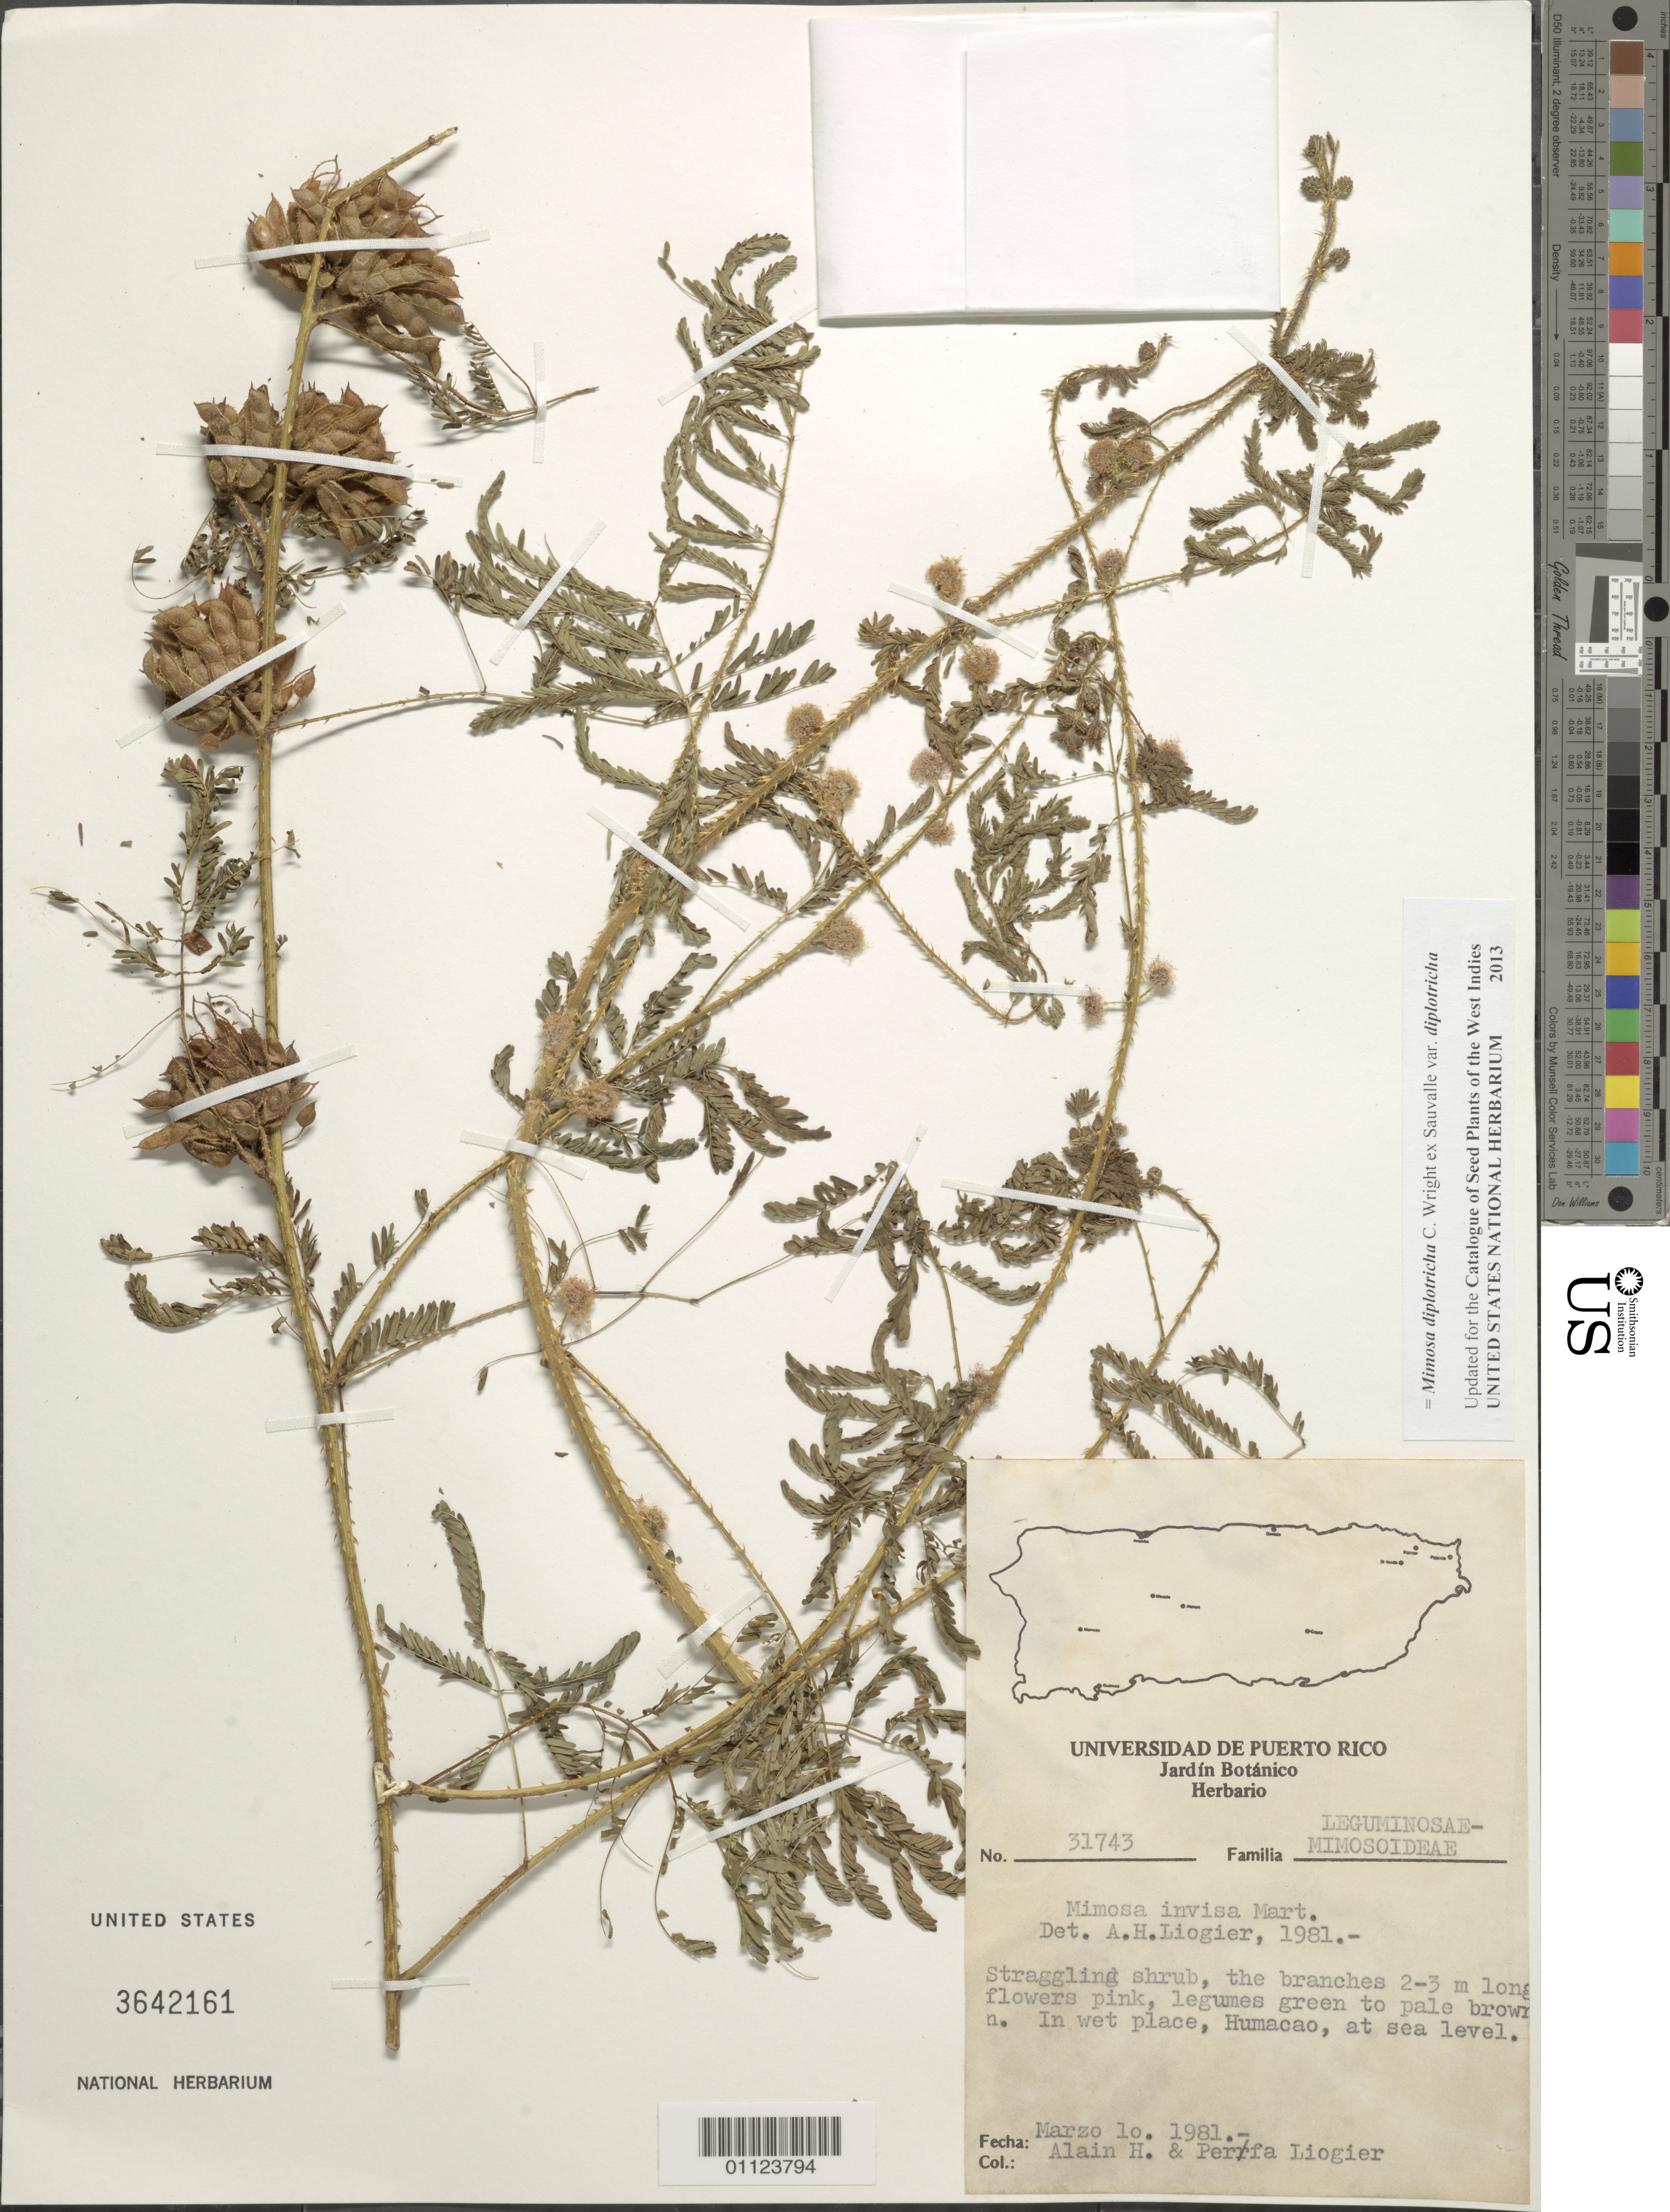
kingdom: Plantae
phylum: Tracheophyta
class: Magnoliopsida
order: Fabales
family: Fabaceae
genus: Mimosa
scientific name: Mimosa diplotricha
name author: C. Wright in Sauvalle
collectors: A. H. Liogier & M. P. Liogier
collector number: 31743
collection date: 1981-03-10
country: Puerto Rico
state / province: Humacao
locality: Humacao.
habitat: In wet place.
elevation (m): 0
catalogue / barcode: US 3642161